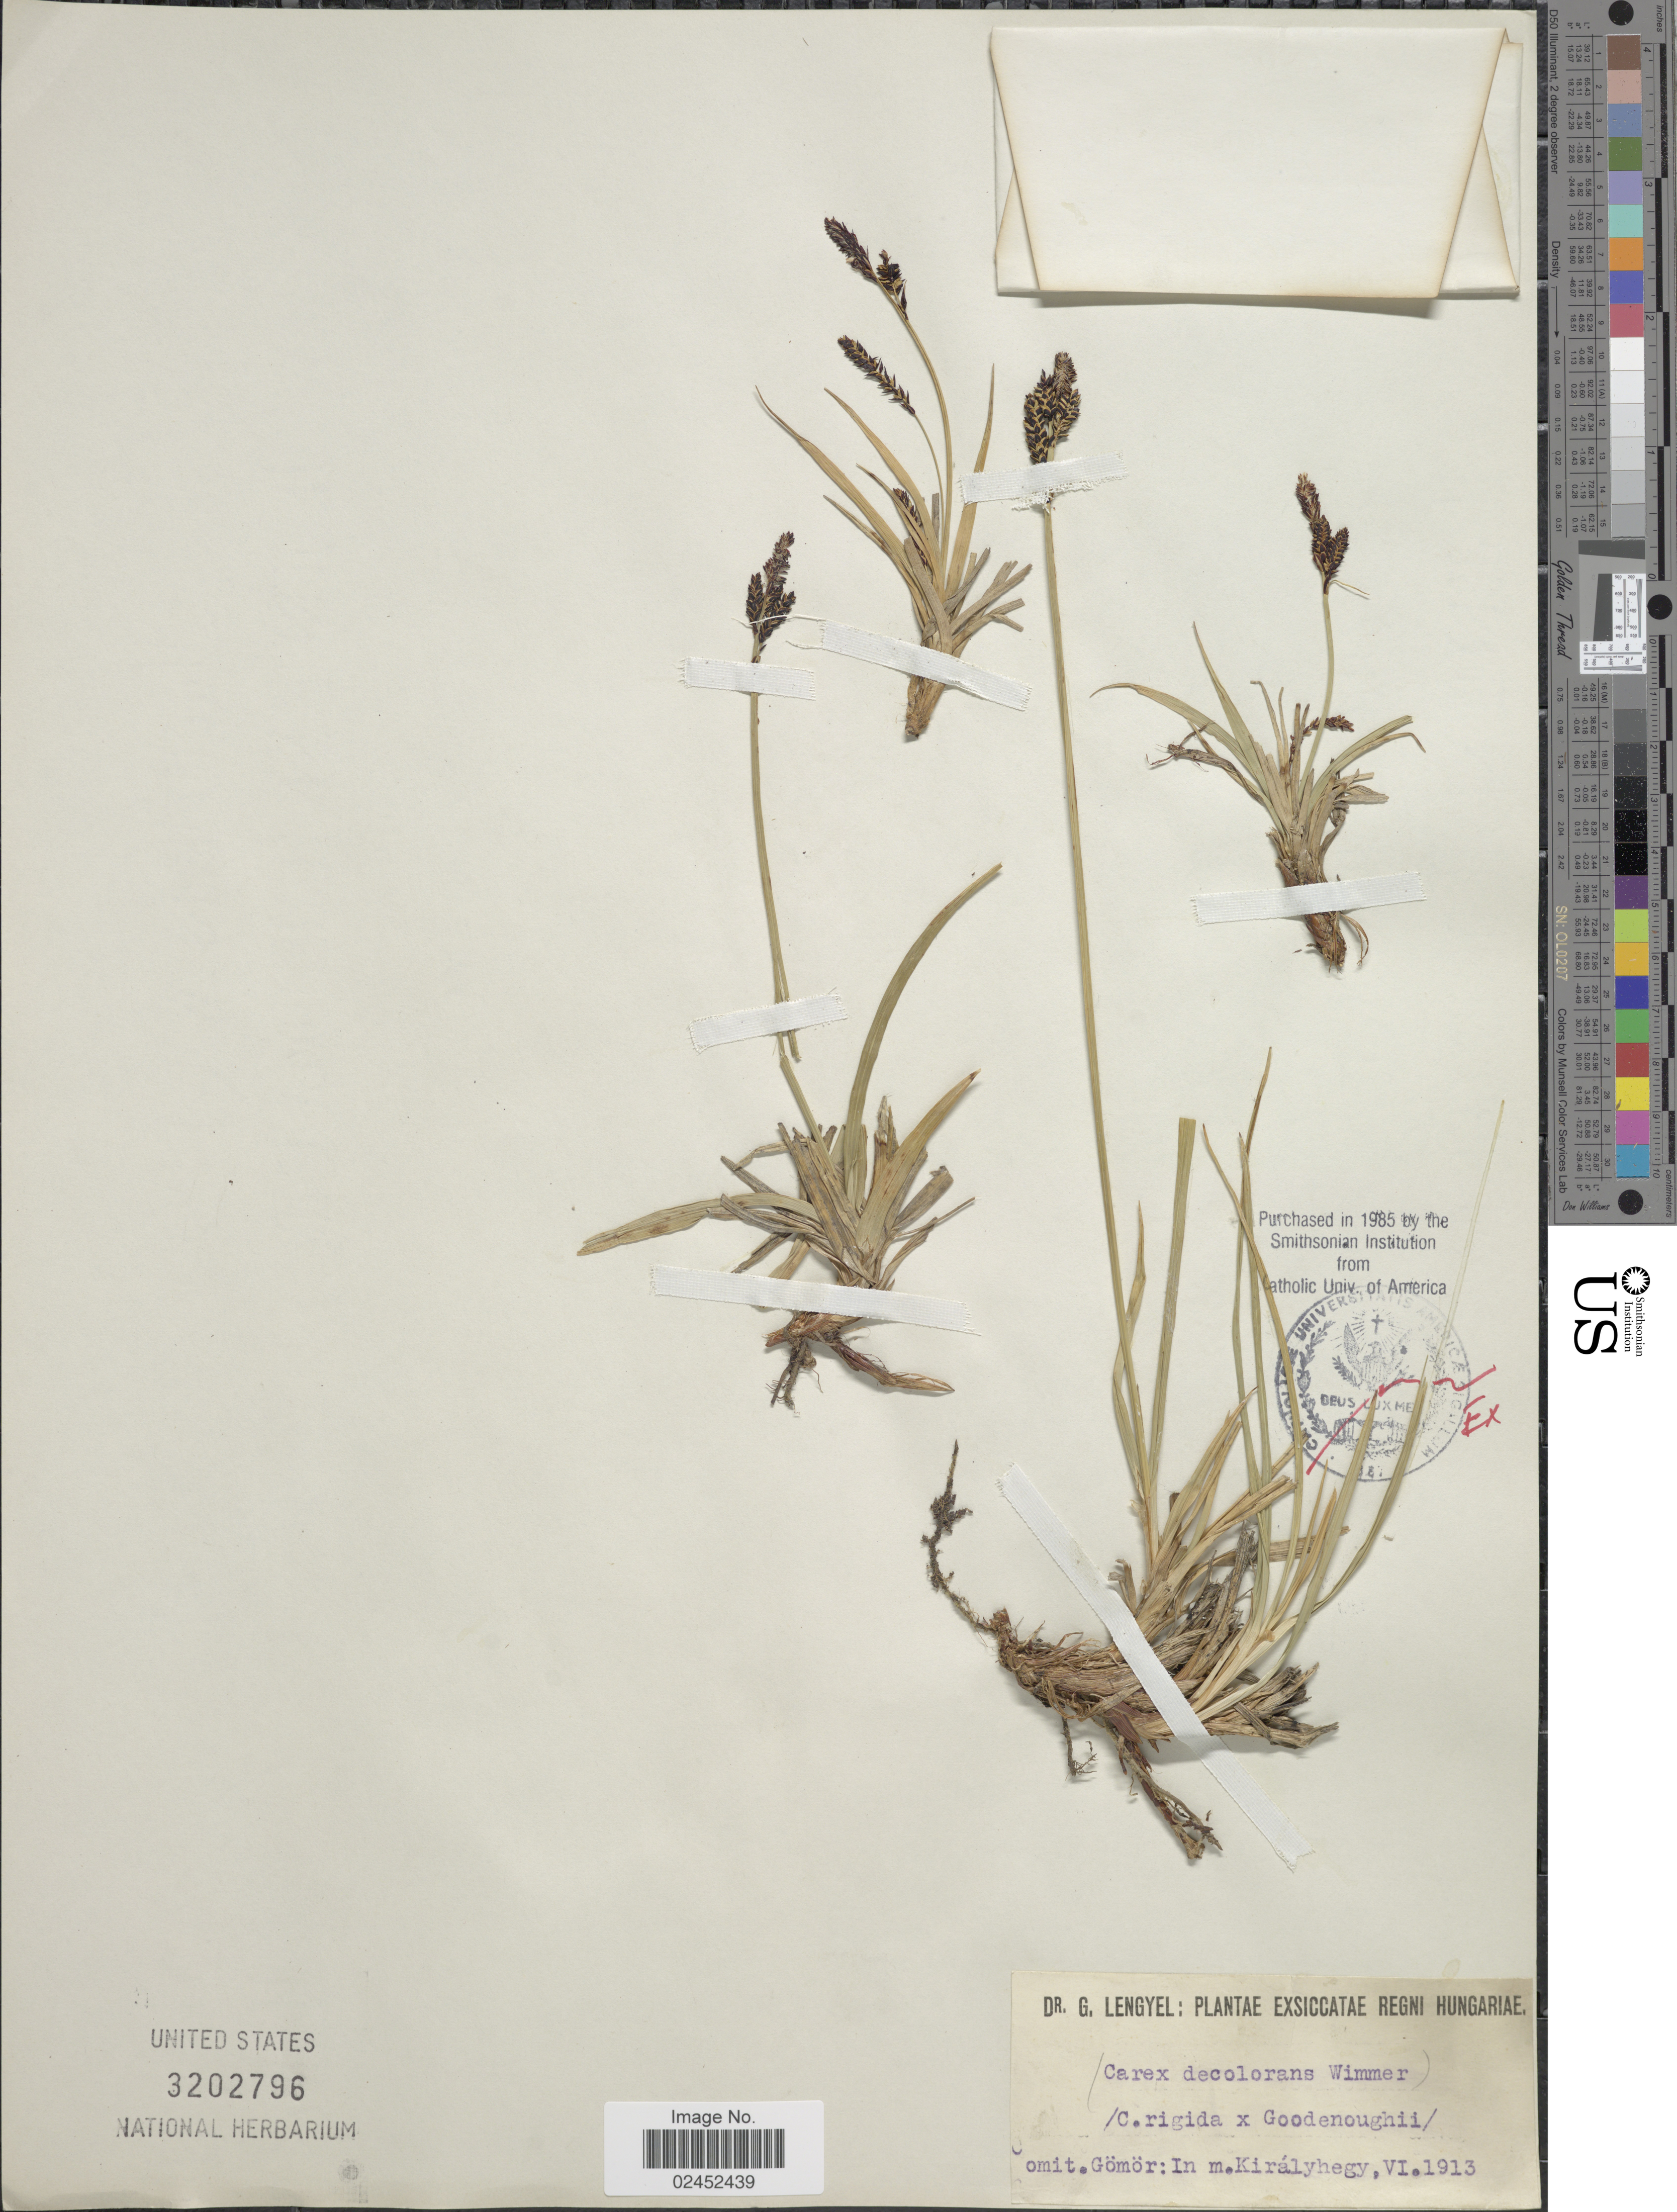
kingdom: Plantae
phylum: Tracheophyta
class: Liliopsida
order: Poales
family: Cyperaceae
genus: Carex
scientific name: Carex x decolorans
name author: Wimm.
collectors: G. Lengyel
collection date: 1913-06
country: Hungary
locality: Regni Hungariae, Comit Gomor: In m. Kiralyhegy.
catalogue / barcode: US 3202796